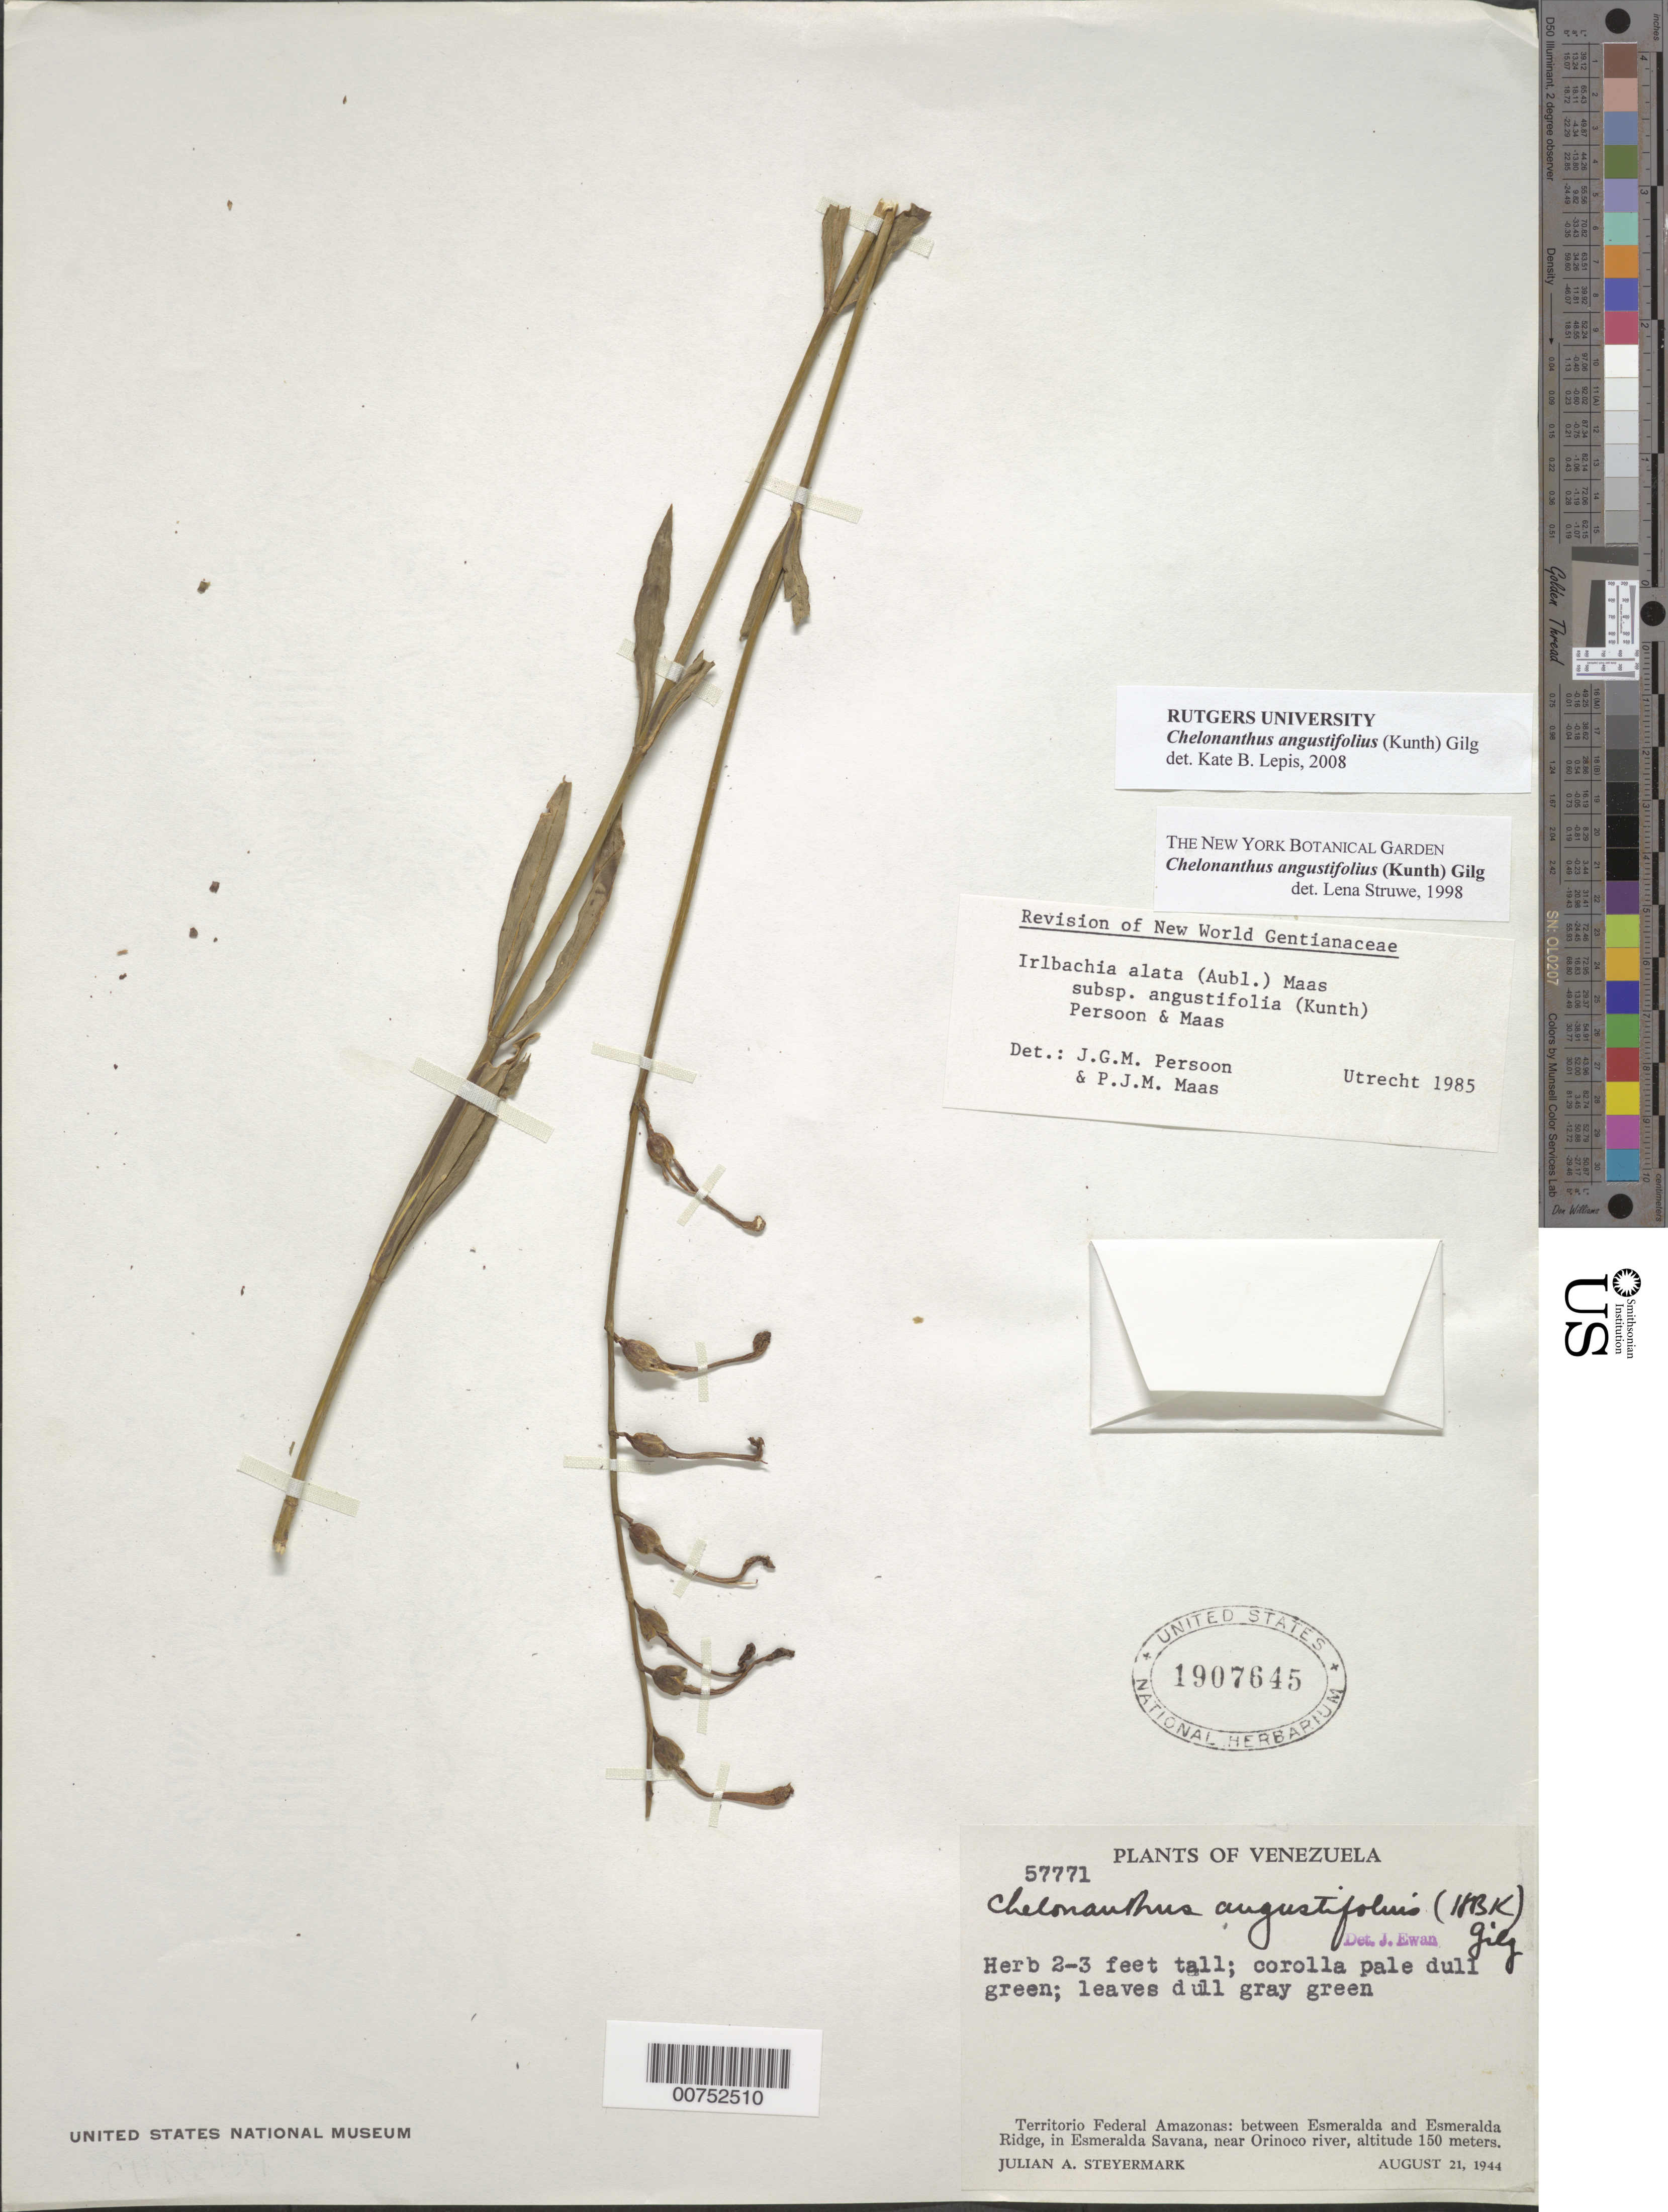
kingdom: Plantae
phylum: Tracheophyta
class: Magnoliopsida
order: Gentianales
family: Gentianaceae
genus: Chelonanthus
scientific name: Chelonanthus angustifolius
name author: (Kunth) Gilg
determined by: Struwe, L.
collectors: J. Steyermark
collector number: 57771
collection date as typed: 21-Aug-44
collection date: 1944-08-21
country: Venezuela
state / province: Amazonas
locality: Esmeralda Savanna, between Esmeralda and Esmeralda Ridge, near Orinoco R.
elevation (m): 150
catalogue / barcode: US 1907645